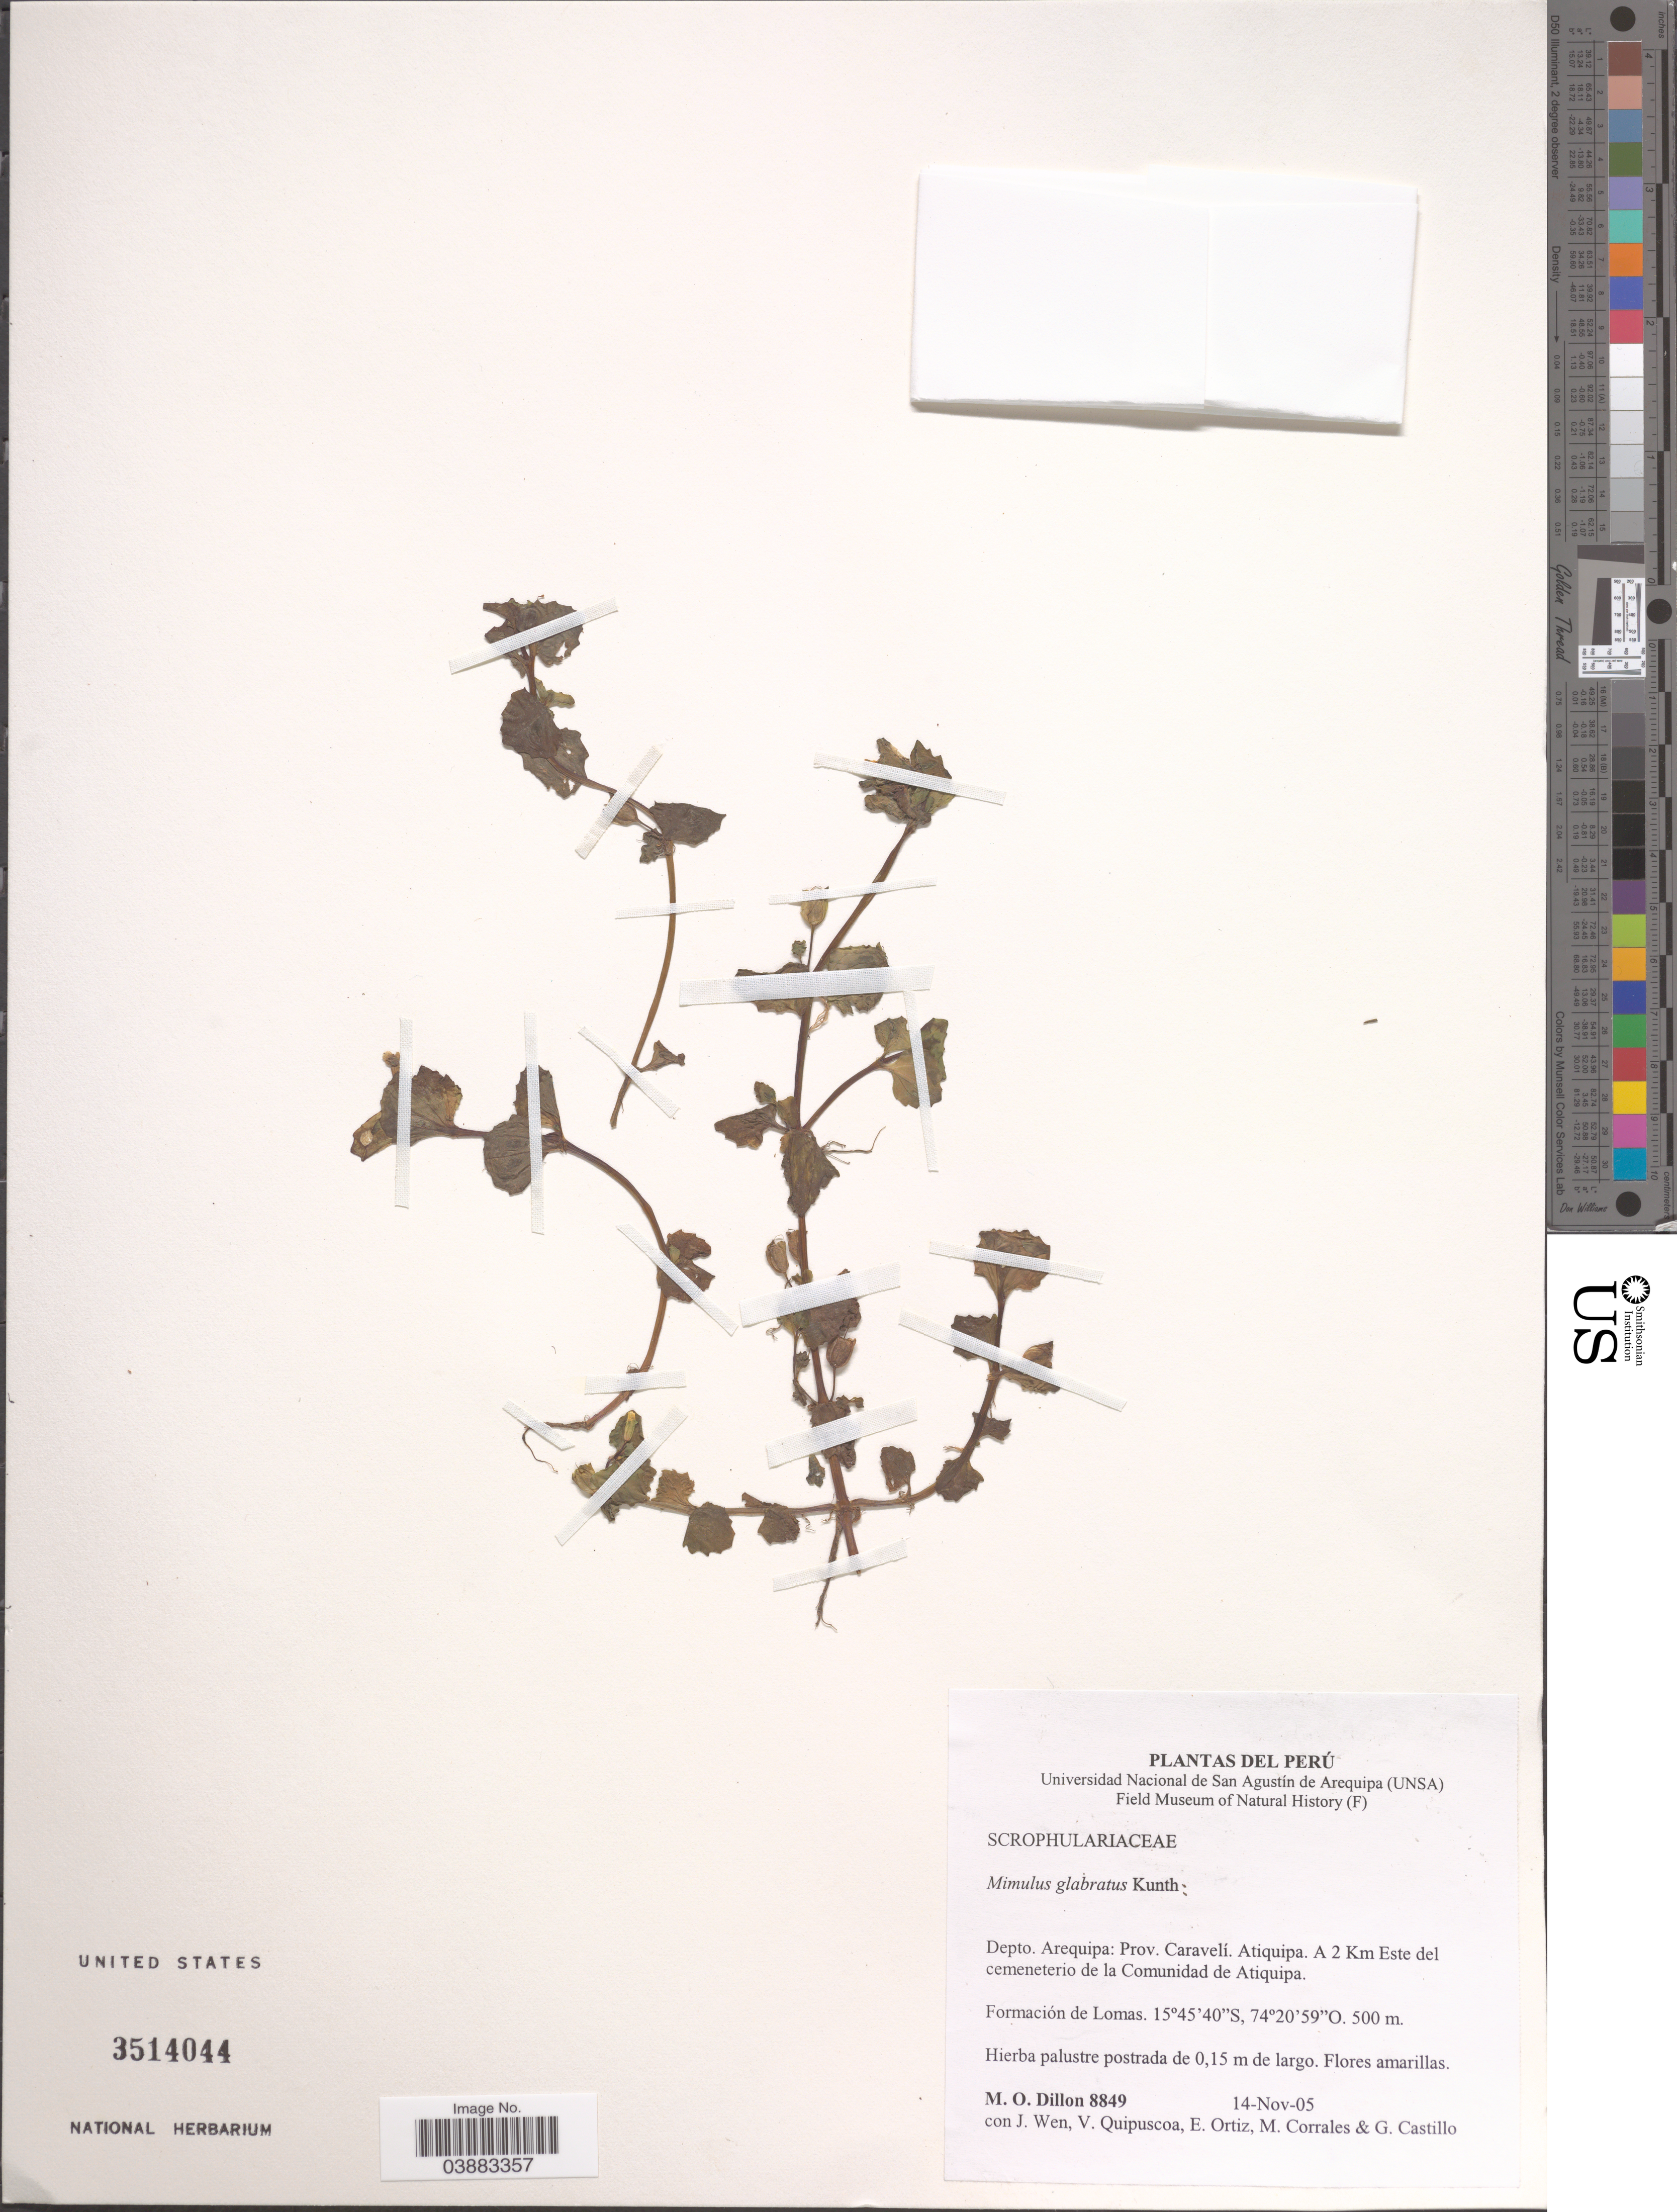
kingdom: Plantae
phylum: Tracheophyta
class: Magnoliopsida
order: Lamiales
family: Phrymaceae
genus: Mimulus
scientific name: Mimulus glabratus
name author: Kunth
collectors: M. O. Dillon, J. Wen, V. Quipuscoa, E. Ortiz & et al.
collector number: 8849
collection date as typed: Transcribed d/m/y: 14/11/5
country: Peru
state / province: Arequipa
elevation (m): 500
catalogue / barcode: US 3514044